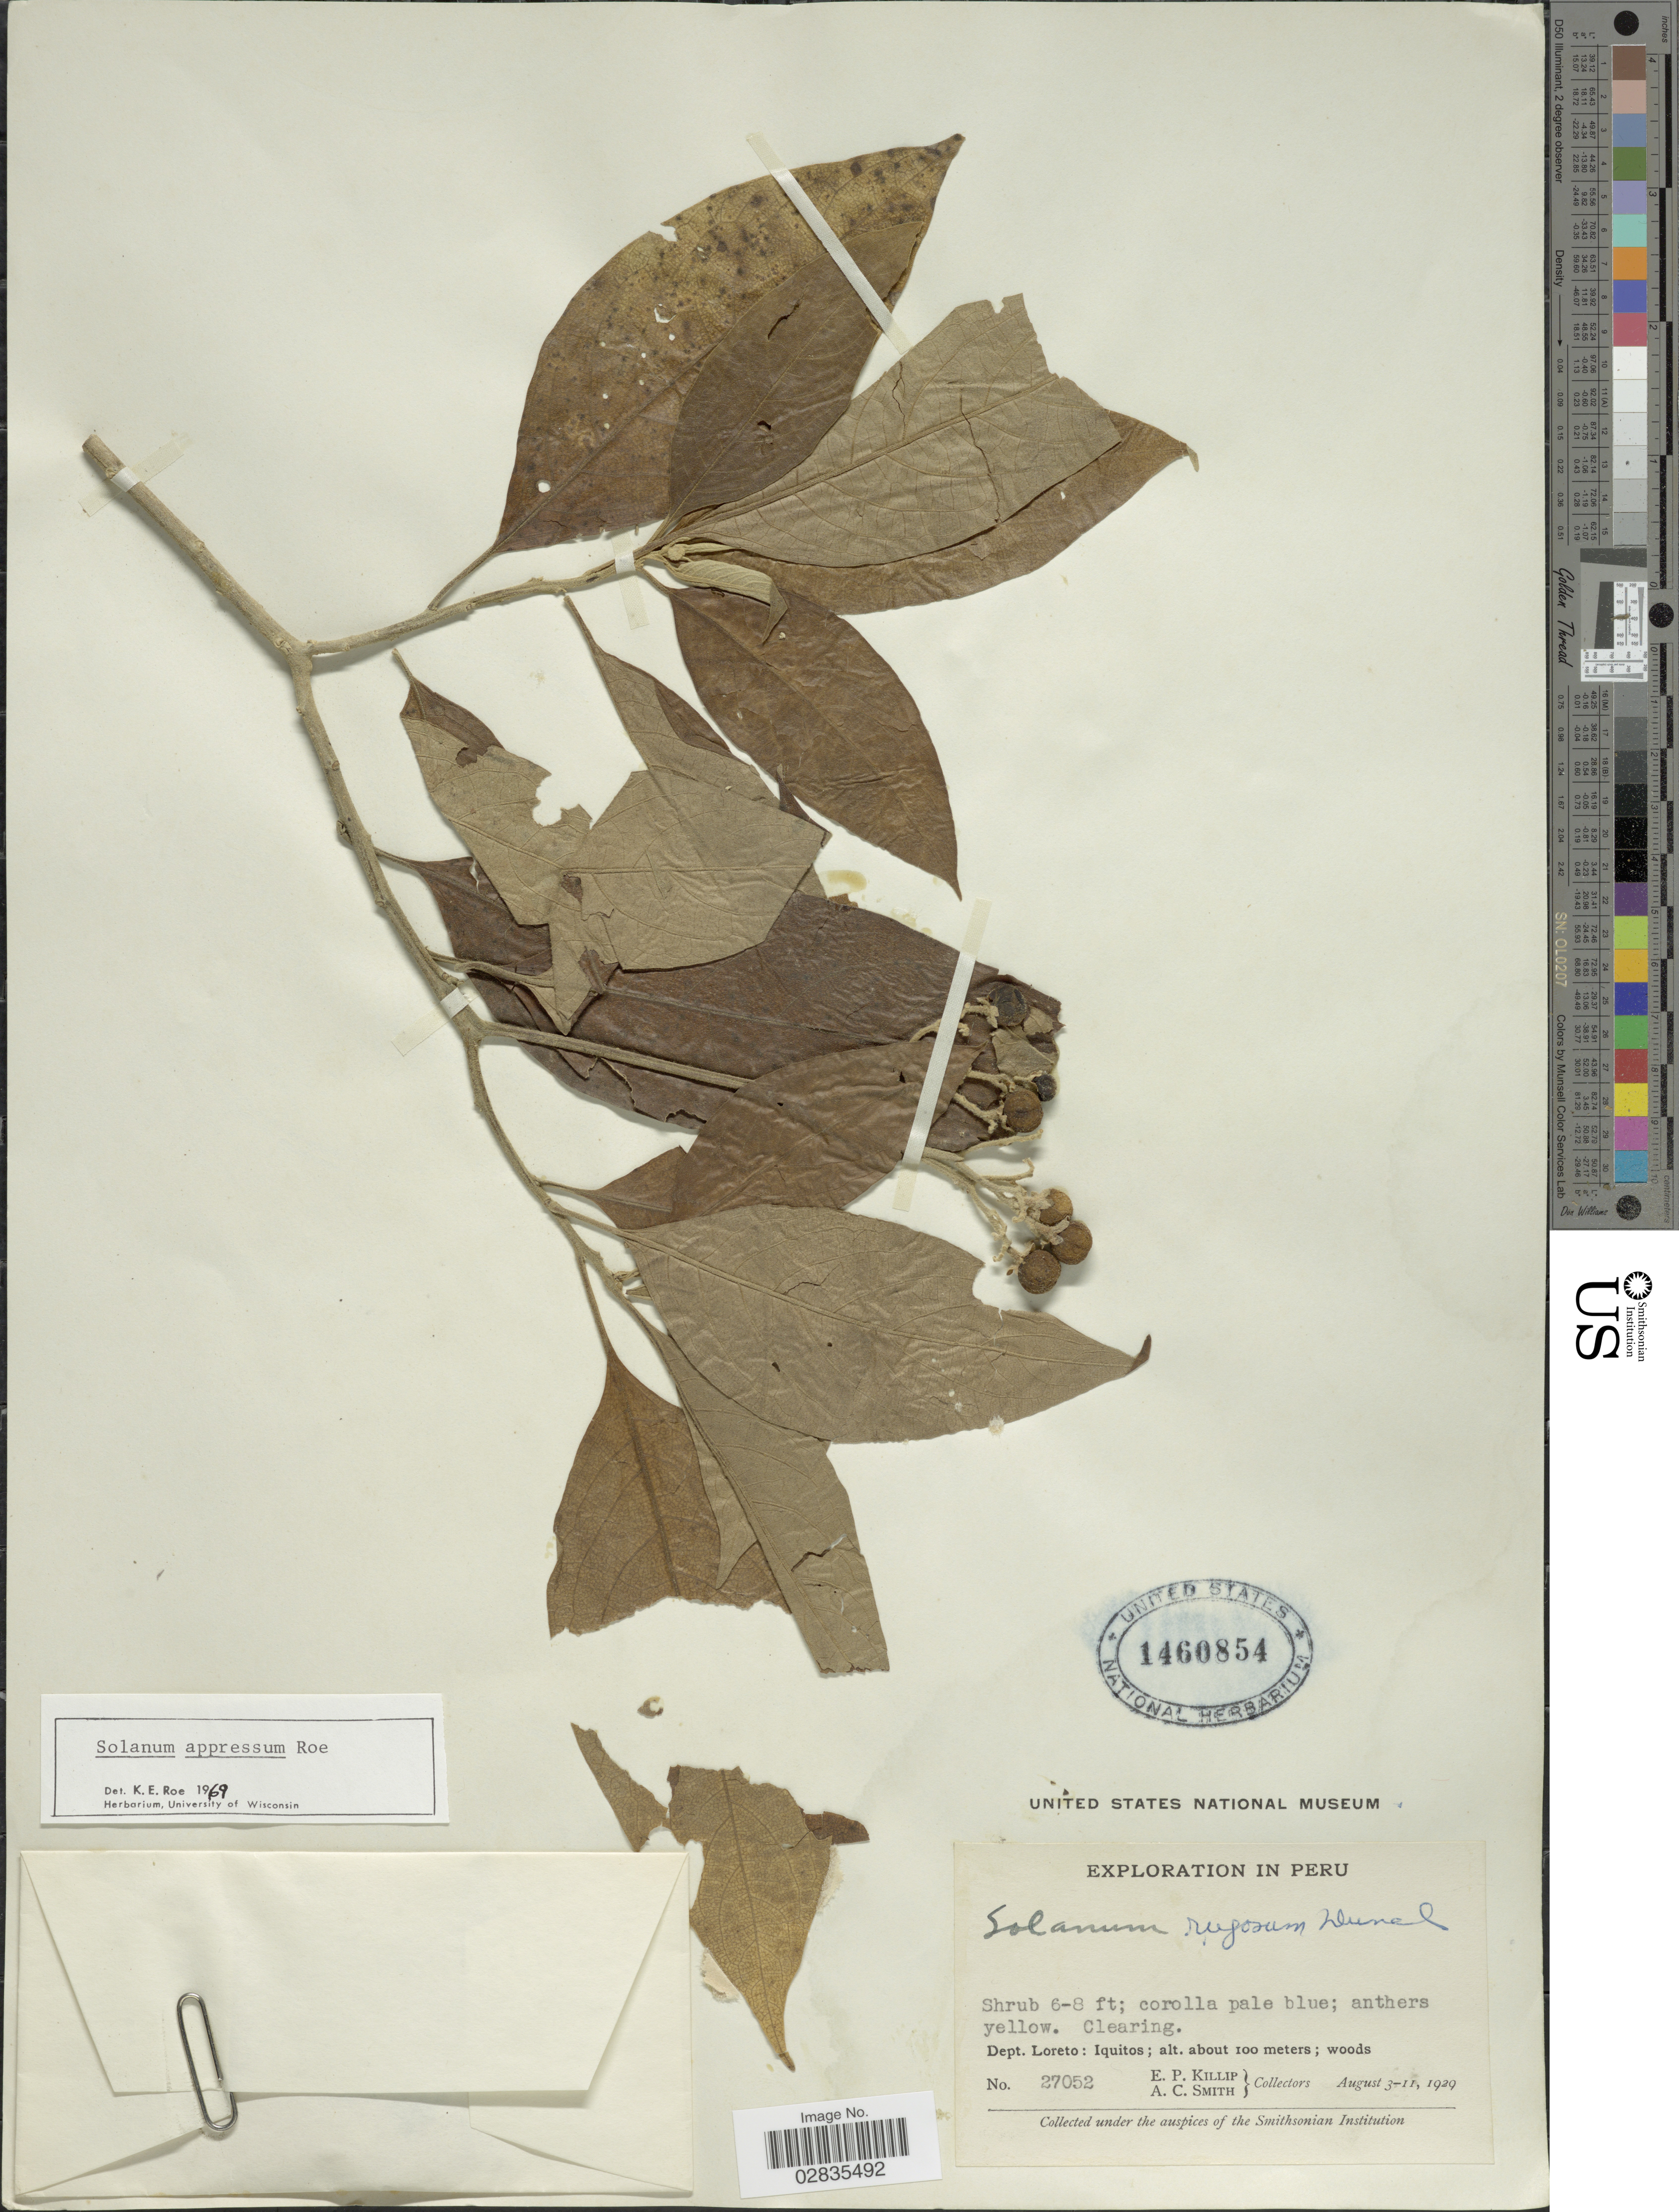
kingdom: Plantae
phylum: Tracheophyta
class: Magnoliopsida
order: Solanales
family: Solanaceae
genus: Solanum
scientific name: Solanum appressum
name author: K.E. Roe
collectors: E. P. Killip & A. C. Smith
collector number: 27052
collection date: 1929-08-03/1929-08-11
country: Peru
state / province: Loreto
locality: Dept. Loreto: Iquitos.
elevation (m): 100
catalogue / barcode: US 1460854